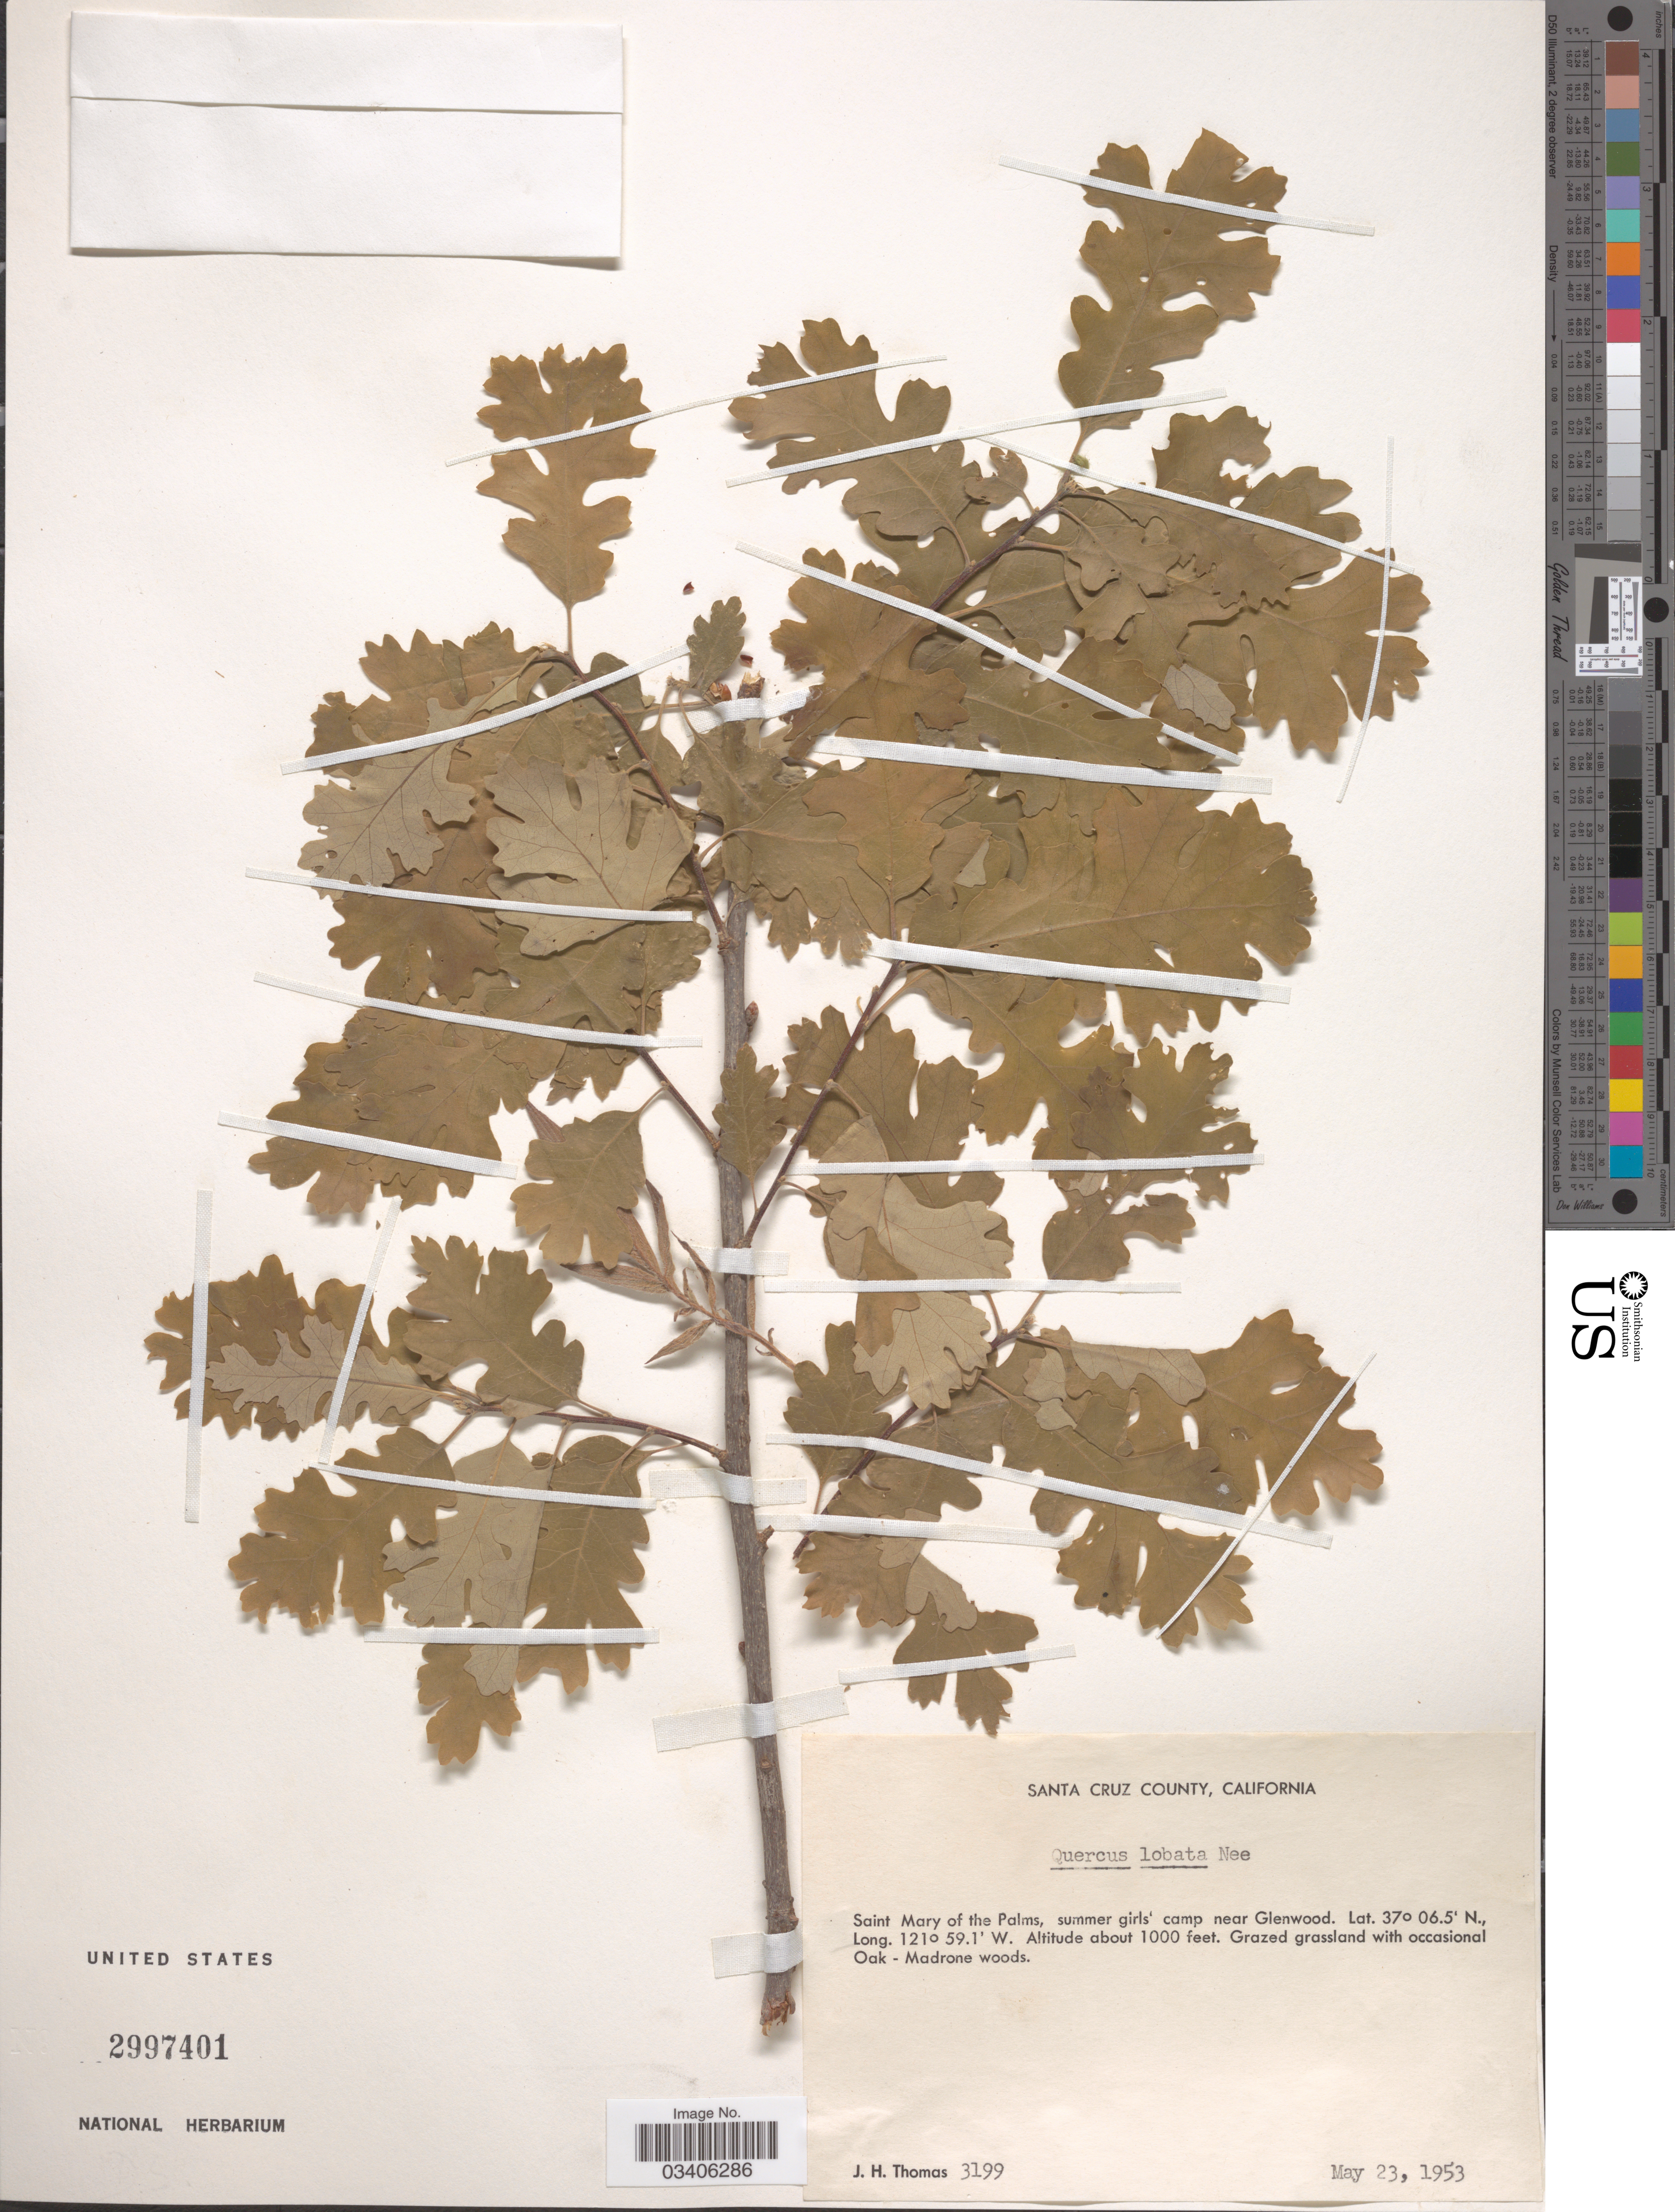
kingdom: Plantae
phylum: Tracheophyta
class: Magnoliopsida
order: Fagales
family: Fagaceae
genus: Quercus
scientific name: Quercus lobata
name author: Née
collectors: J. H. Thomas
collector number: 3199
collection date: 1953-05-23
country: United States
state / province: California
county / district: Santa Cruz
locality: Santa Cruz County. Saint Mary of the Palms, summer girls' camp near Glenwood.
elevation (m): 305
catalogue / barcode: US 2997401